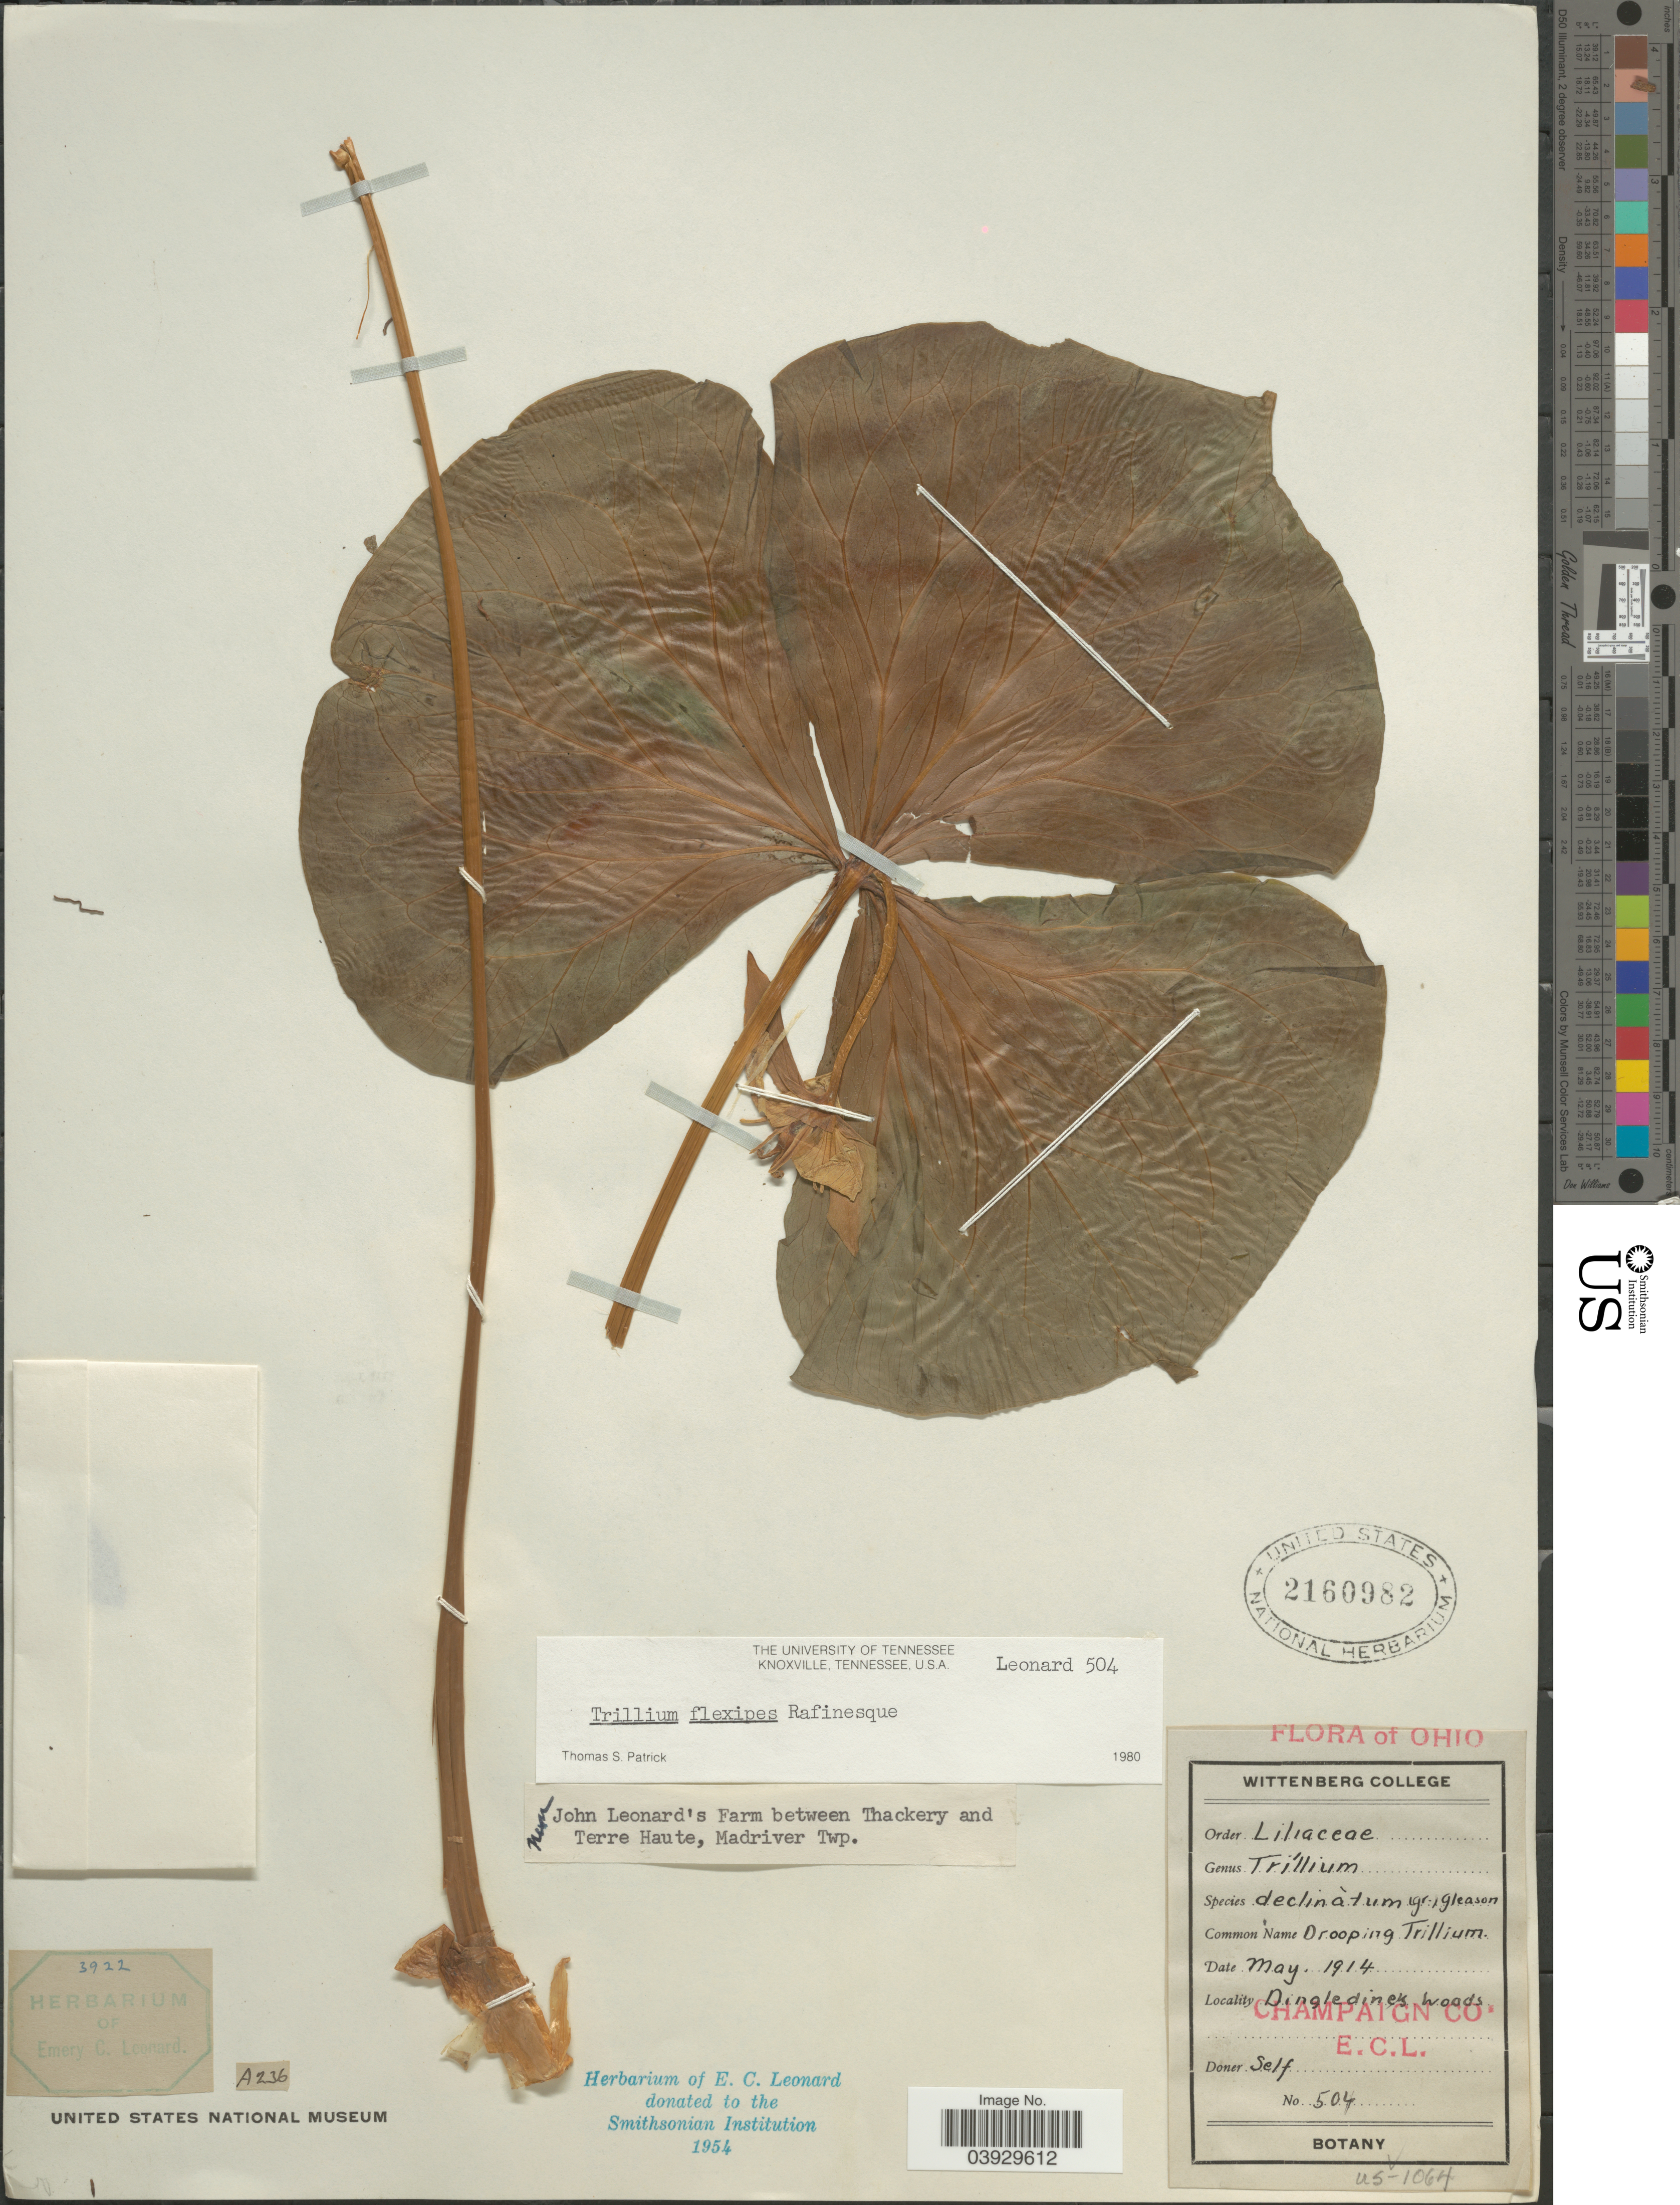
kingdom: Plantae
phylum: Tracheophyta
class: Liliopsida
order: Liliales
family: Melanthiaceae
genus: Trillium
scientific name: Trillium flexipes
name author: Raf.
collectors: E. C. Leonard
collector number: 504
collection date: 1914-05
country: United States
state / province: Ohio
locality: Dingledine's woods, Champaign Co. Near John Leonard's Farm between Thackery and Terre Haute, Madriver Twp.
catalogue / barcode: US 2160982